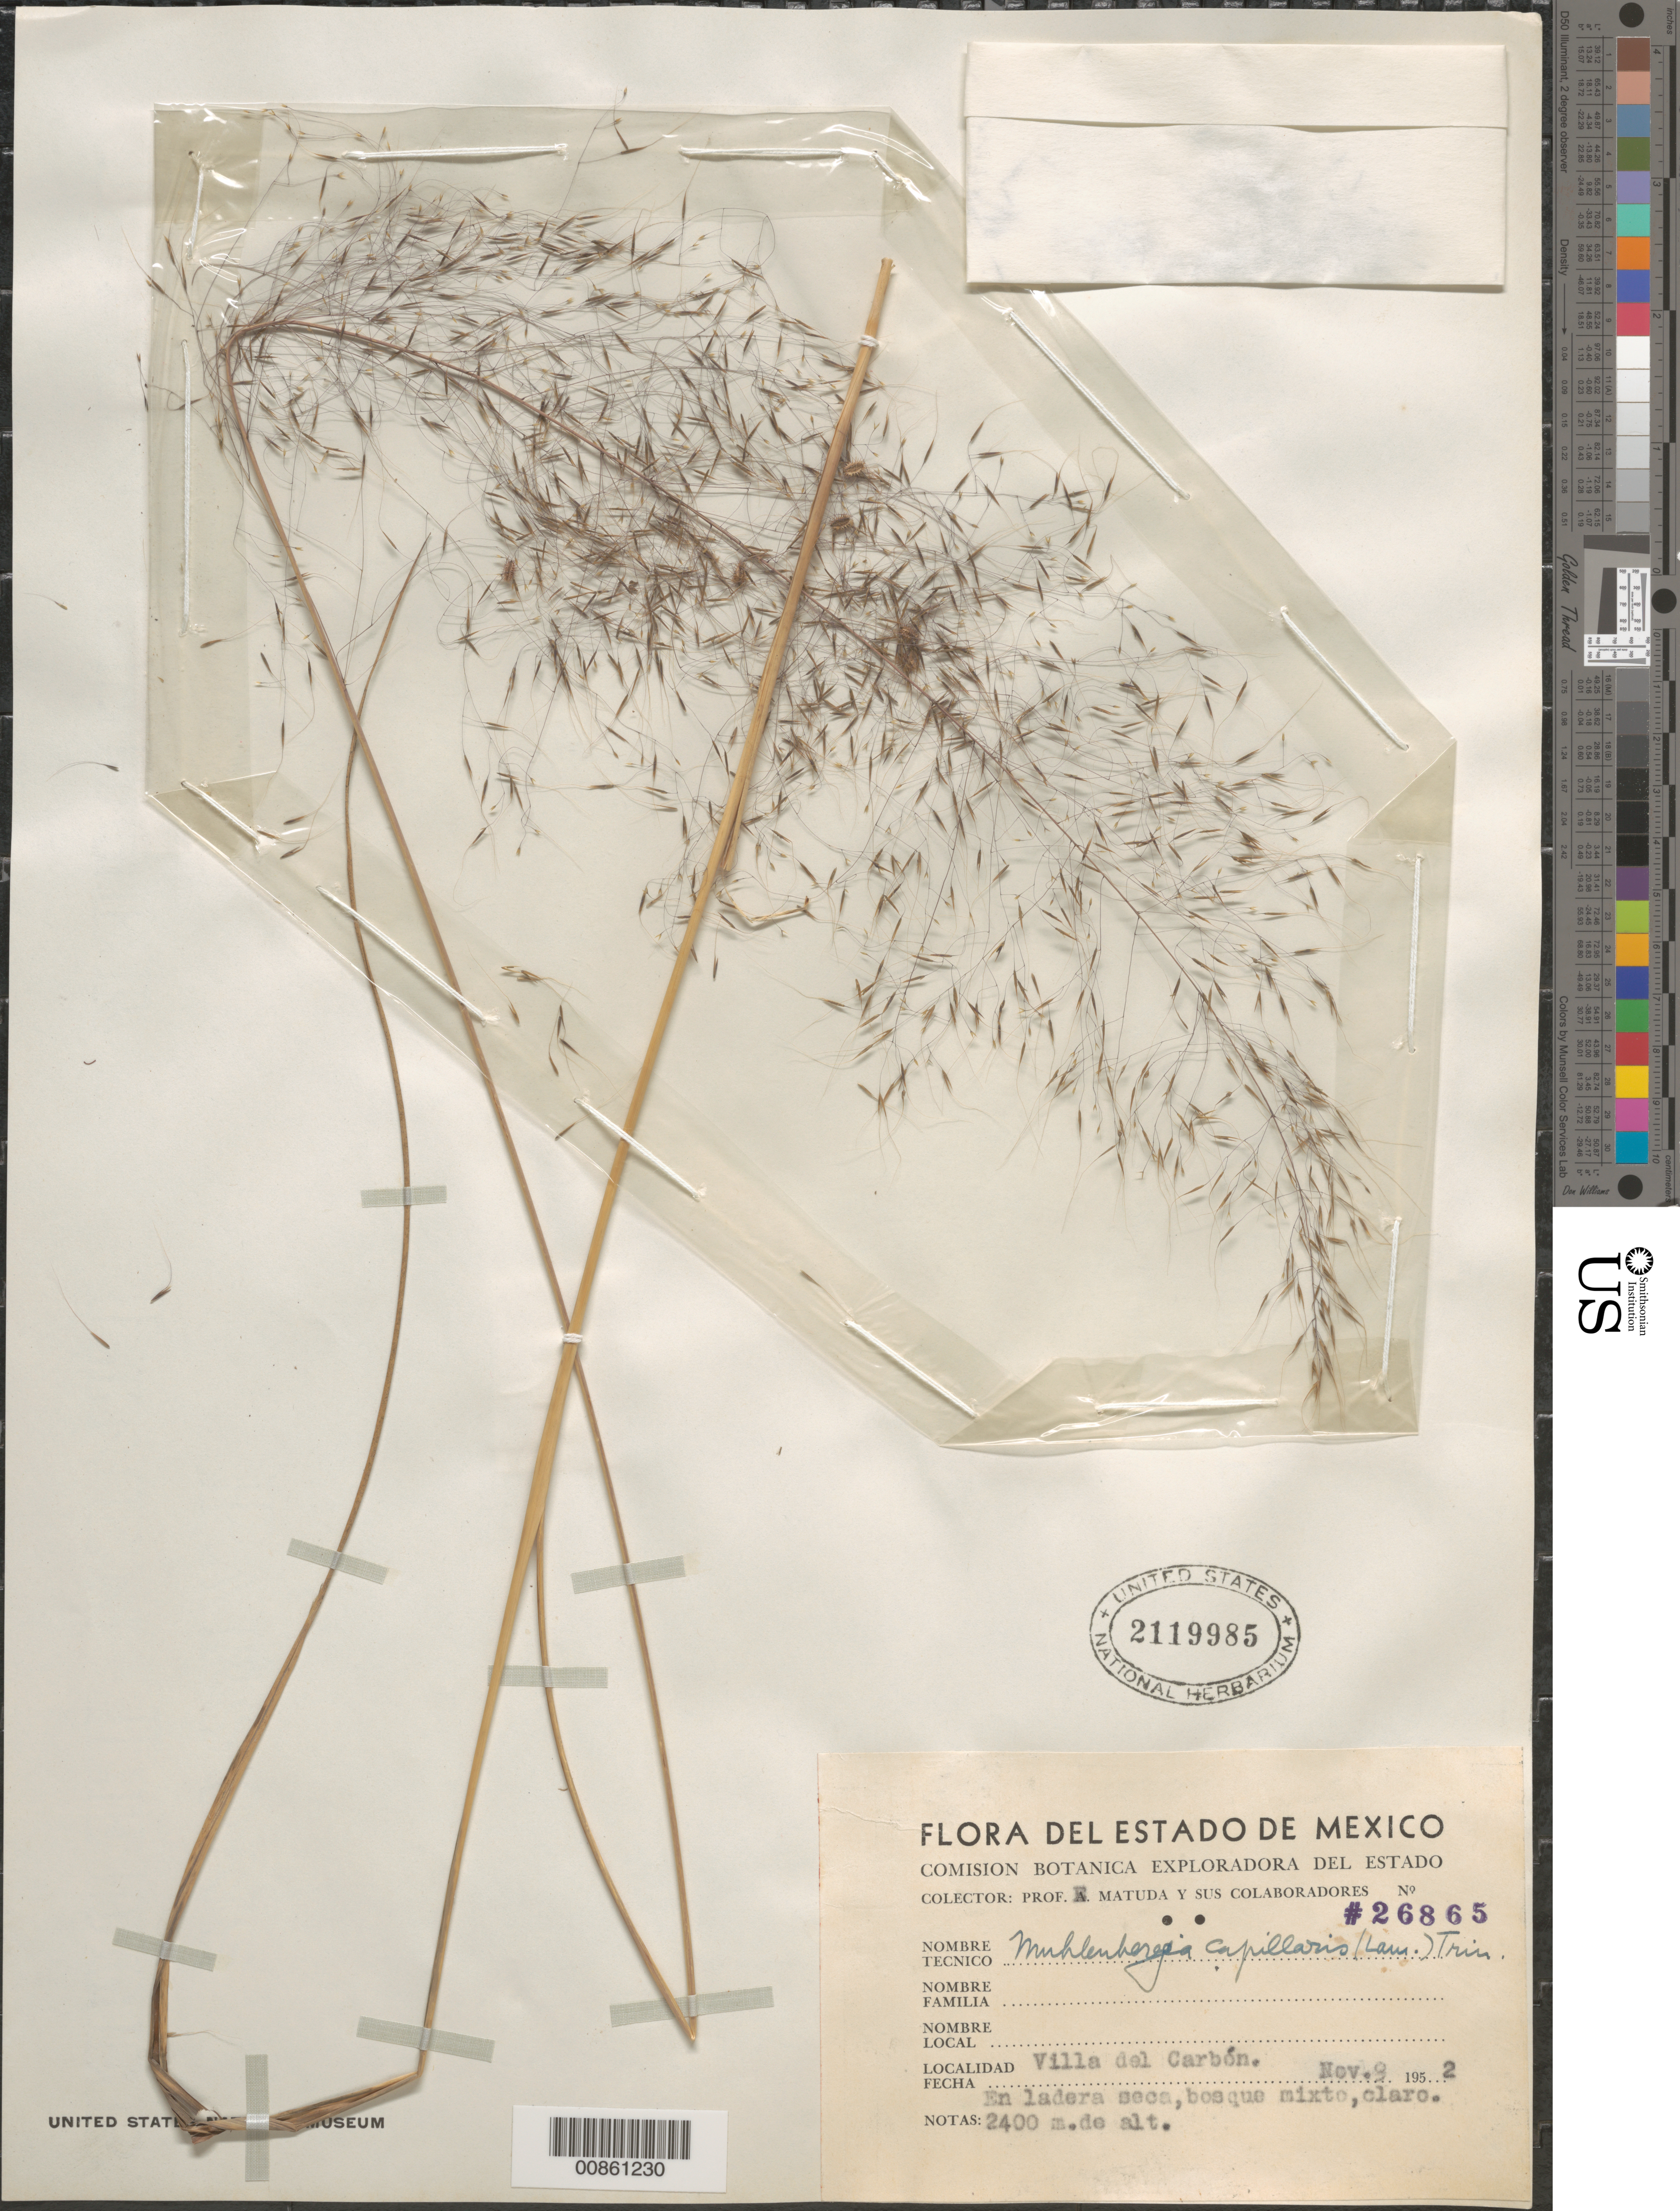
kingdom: Plantae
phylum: Tracheophyta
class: Liliopsida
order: Poales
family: Poaceae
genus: Muhlenbergia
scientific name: Muhlenbergia capillaris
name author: (Lam.) Trin.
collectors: E. Matuda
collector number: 26865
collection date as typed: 09 Nov 1952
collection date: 1952-11-09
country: Mexico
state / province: México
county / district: Villa del Carbón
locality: Villa del Carbón, mpio. Villa del Carbón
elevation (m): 2400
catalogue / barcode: US 2119985